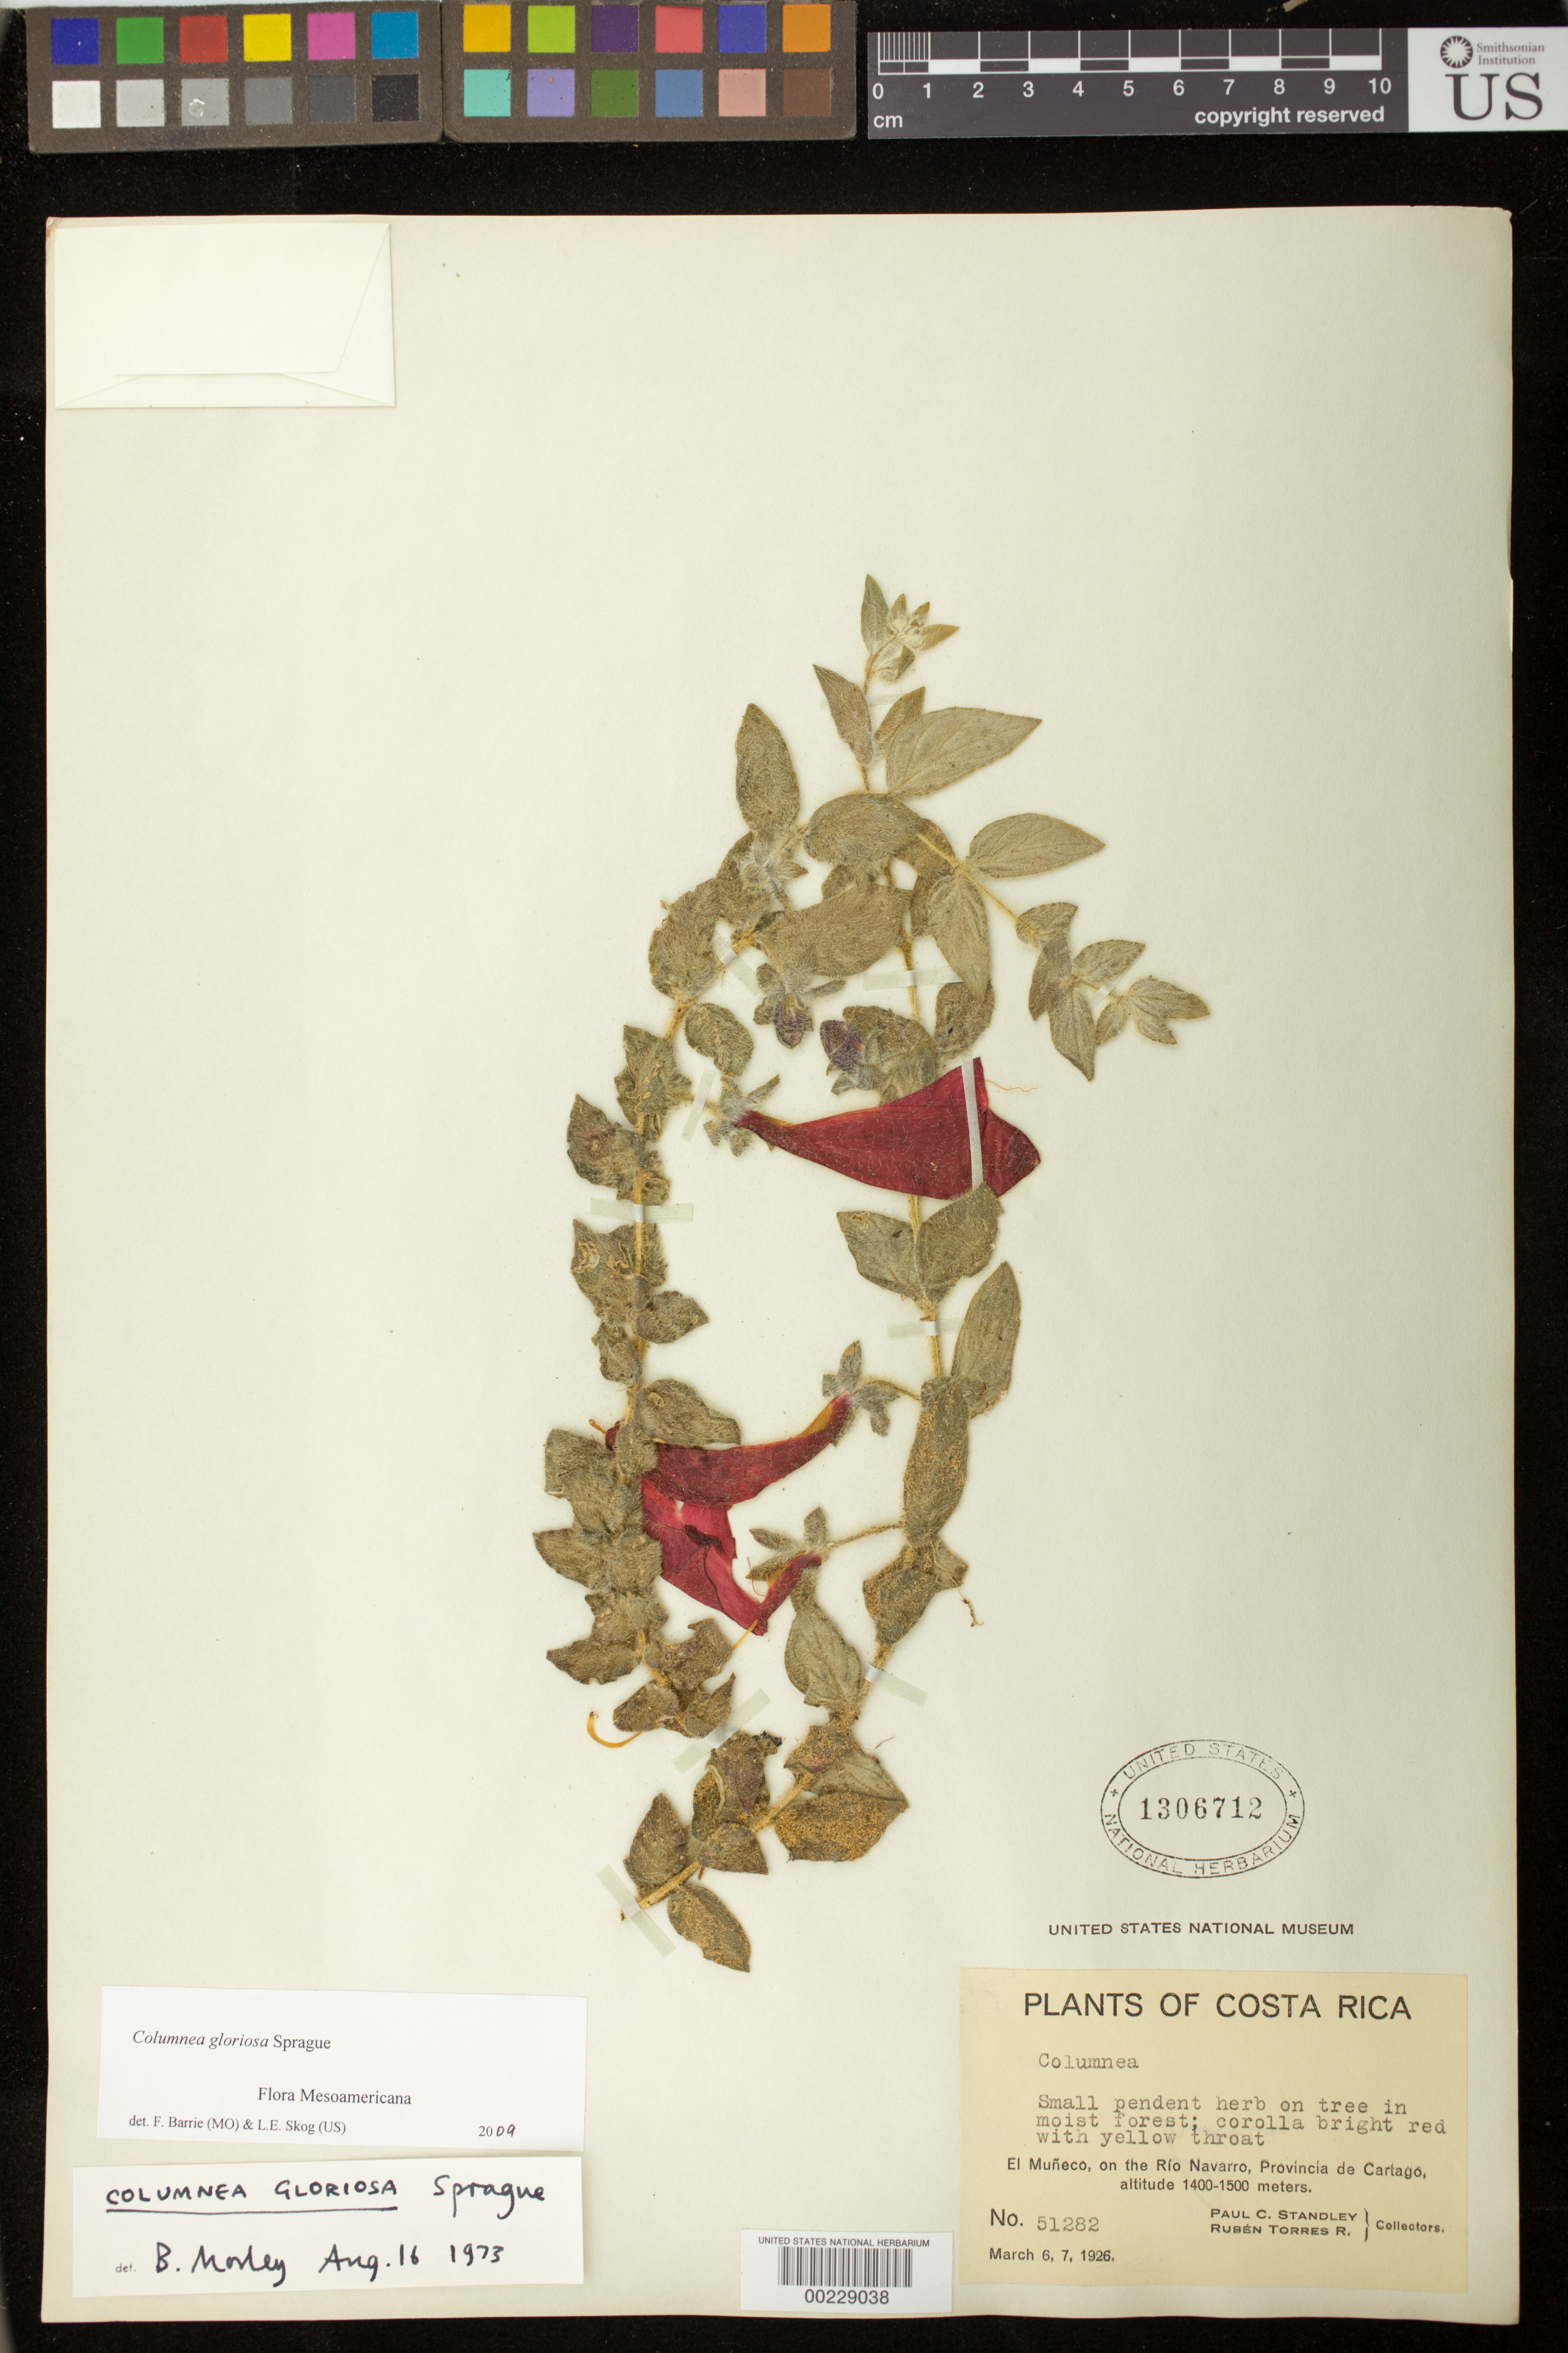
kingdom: Plantae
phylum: Tracheophyta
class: Magnoliopsida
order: Lamiales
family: Gesneriaceae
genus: Columnea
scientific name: Columnea gloriosa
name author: Sprague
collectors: P. C. Standley & R. Torres R.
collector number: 51282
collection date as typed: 6-7 Mar 1926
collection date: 1926-03-06/1926-03-07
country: Costa Rica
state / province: Cartago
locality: El Muneco, on the Rio Navarro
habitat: in moist forest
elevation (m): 1400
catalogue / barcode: US 1306712